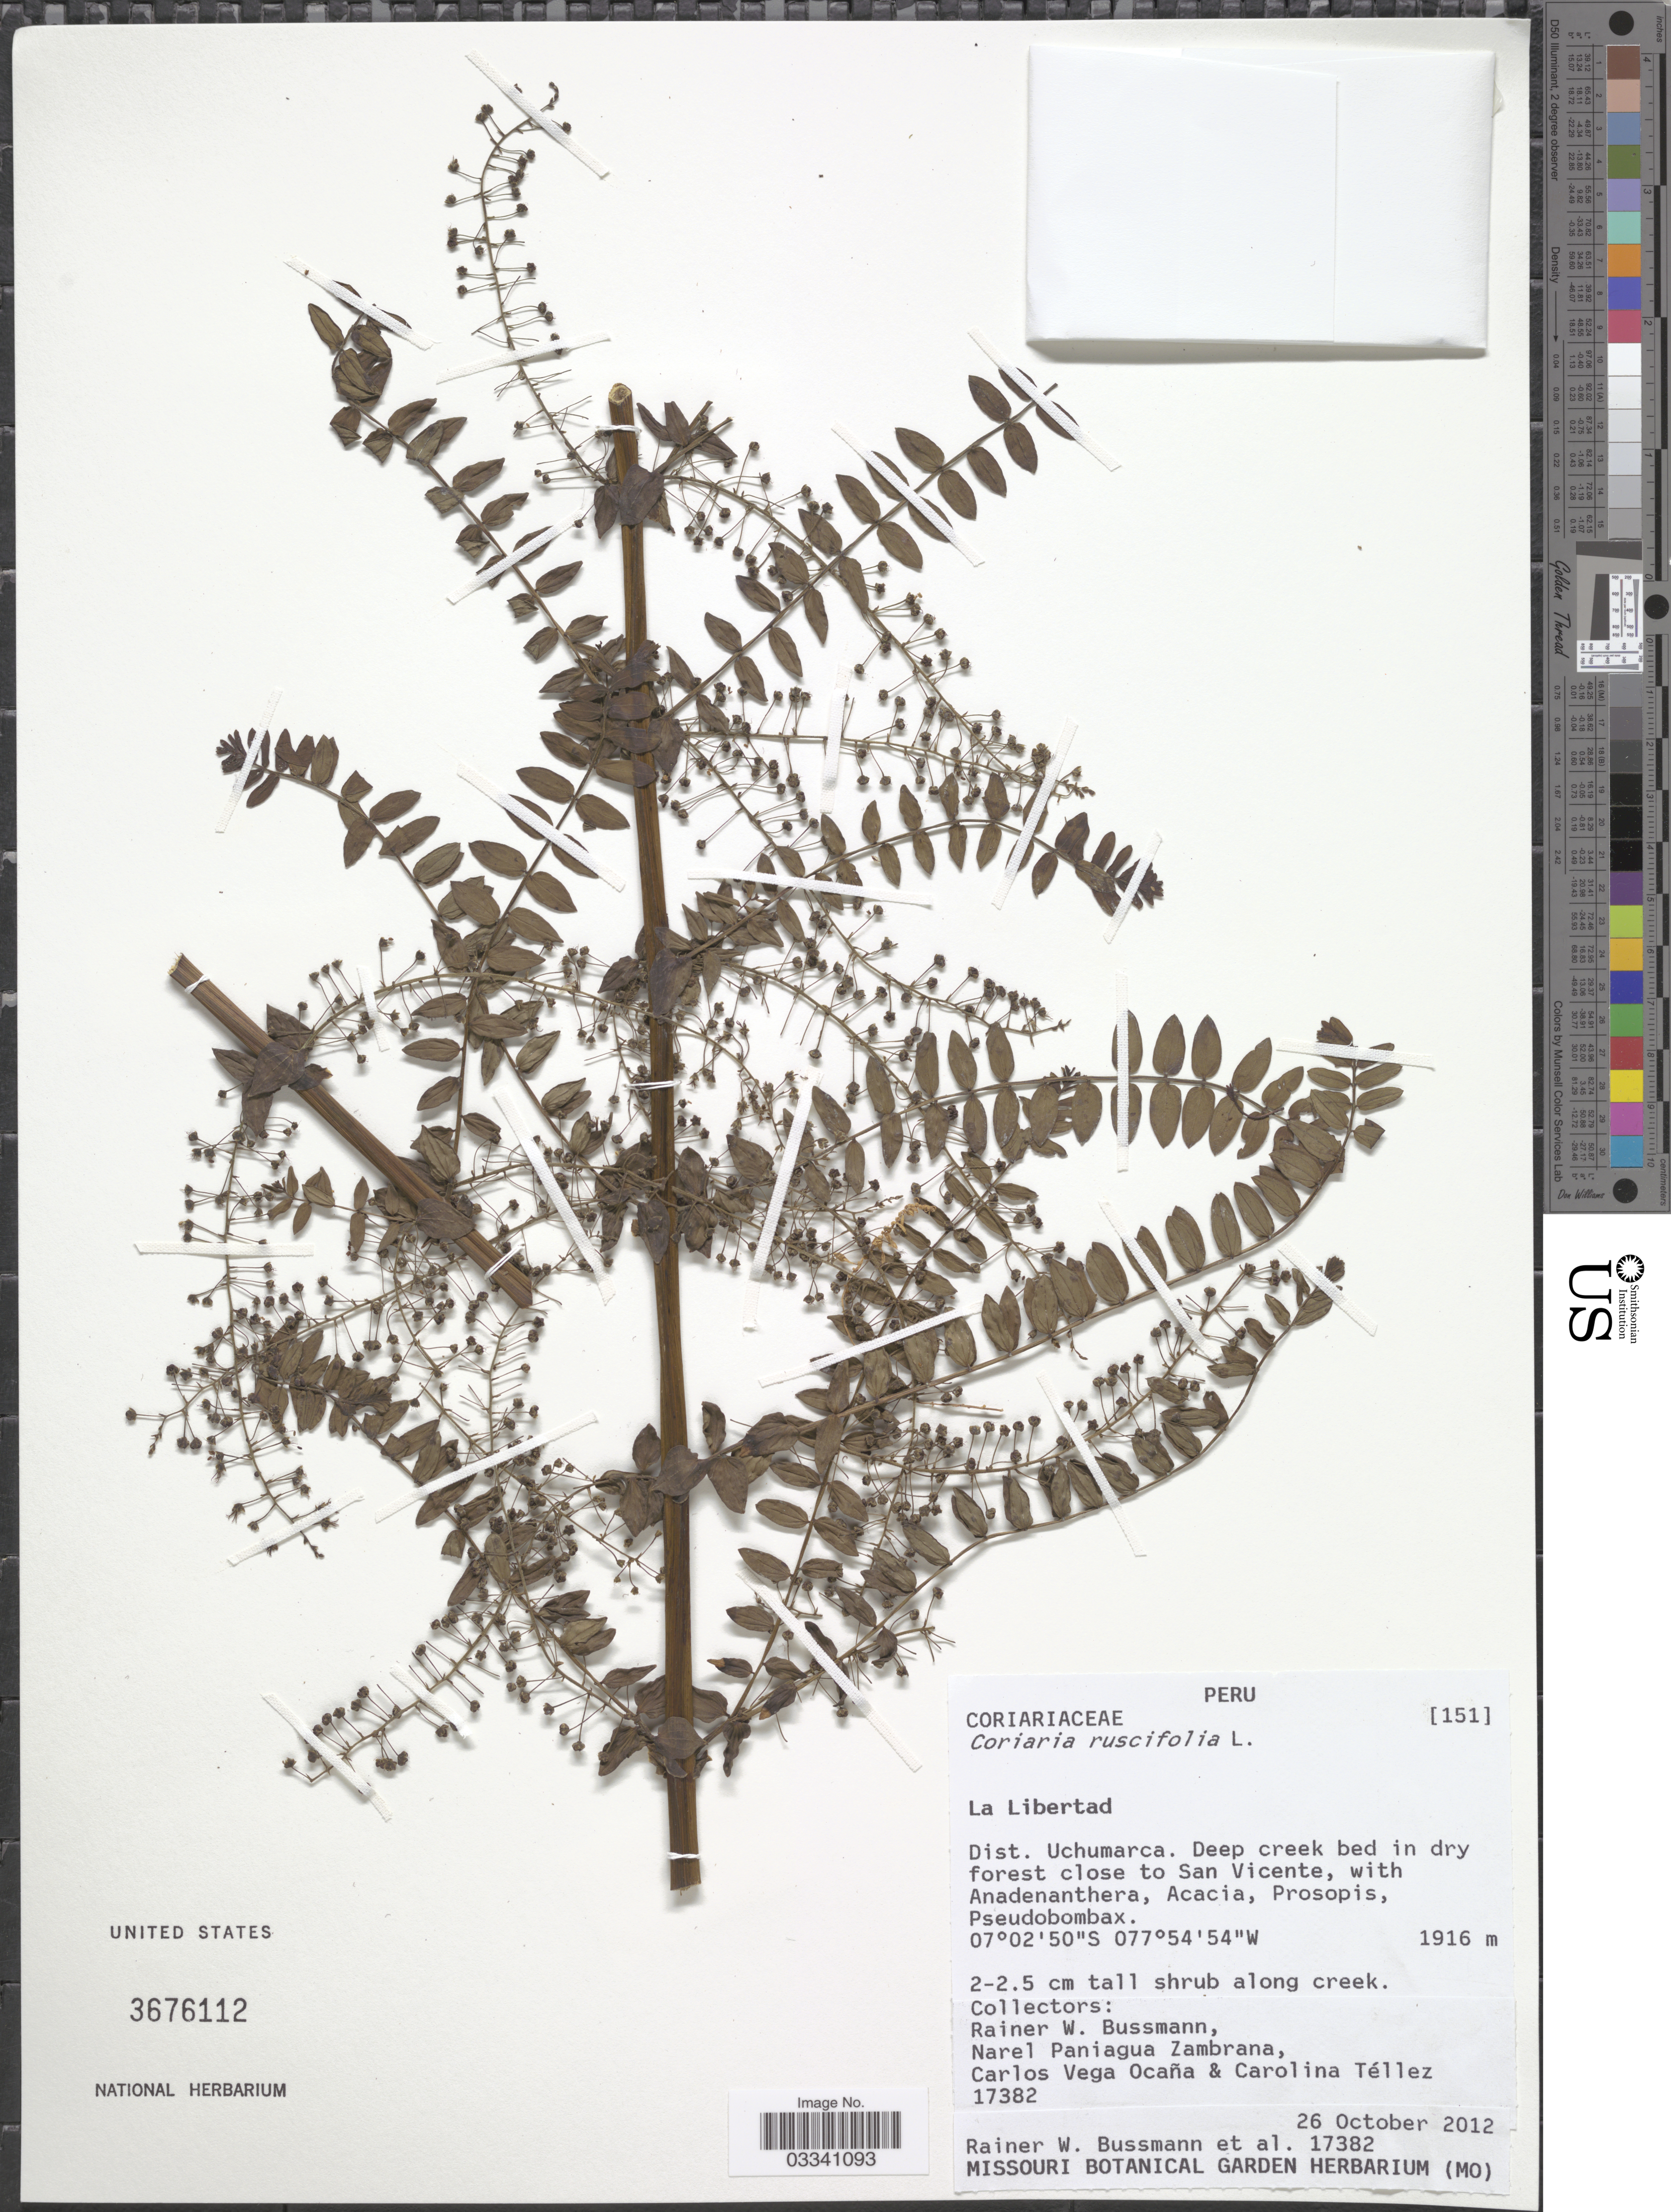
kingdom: Plantae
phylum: Tracheophyta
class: Magnoliopsida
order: Cucurbitales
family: Coriariaceae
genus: Coriaria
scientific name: Coriaria ruscifolia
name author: L.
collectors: R. W. Bussmann, N. Zambrana, C. Ocaña & C. Téllez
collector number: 17382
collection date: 2012-10-26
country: Peru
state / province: La Libertad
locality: Dist. Uchumarca. Deep creek bed in dry forest close to San Vicente.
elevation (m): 1916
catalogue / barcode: US 3676112